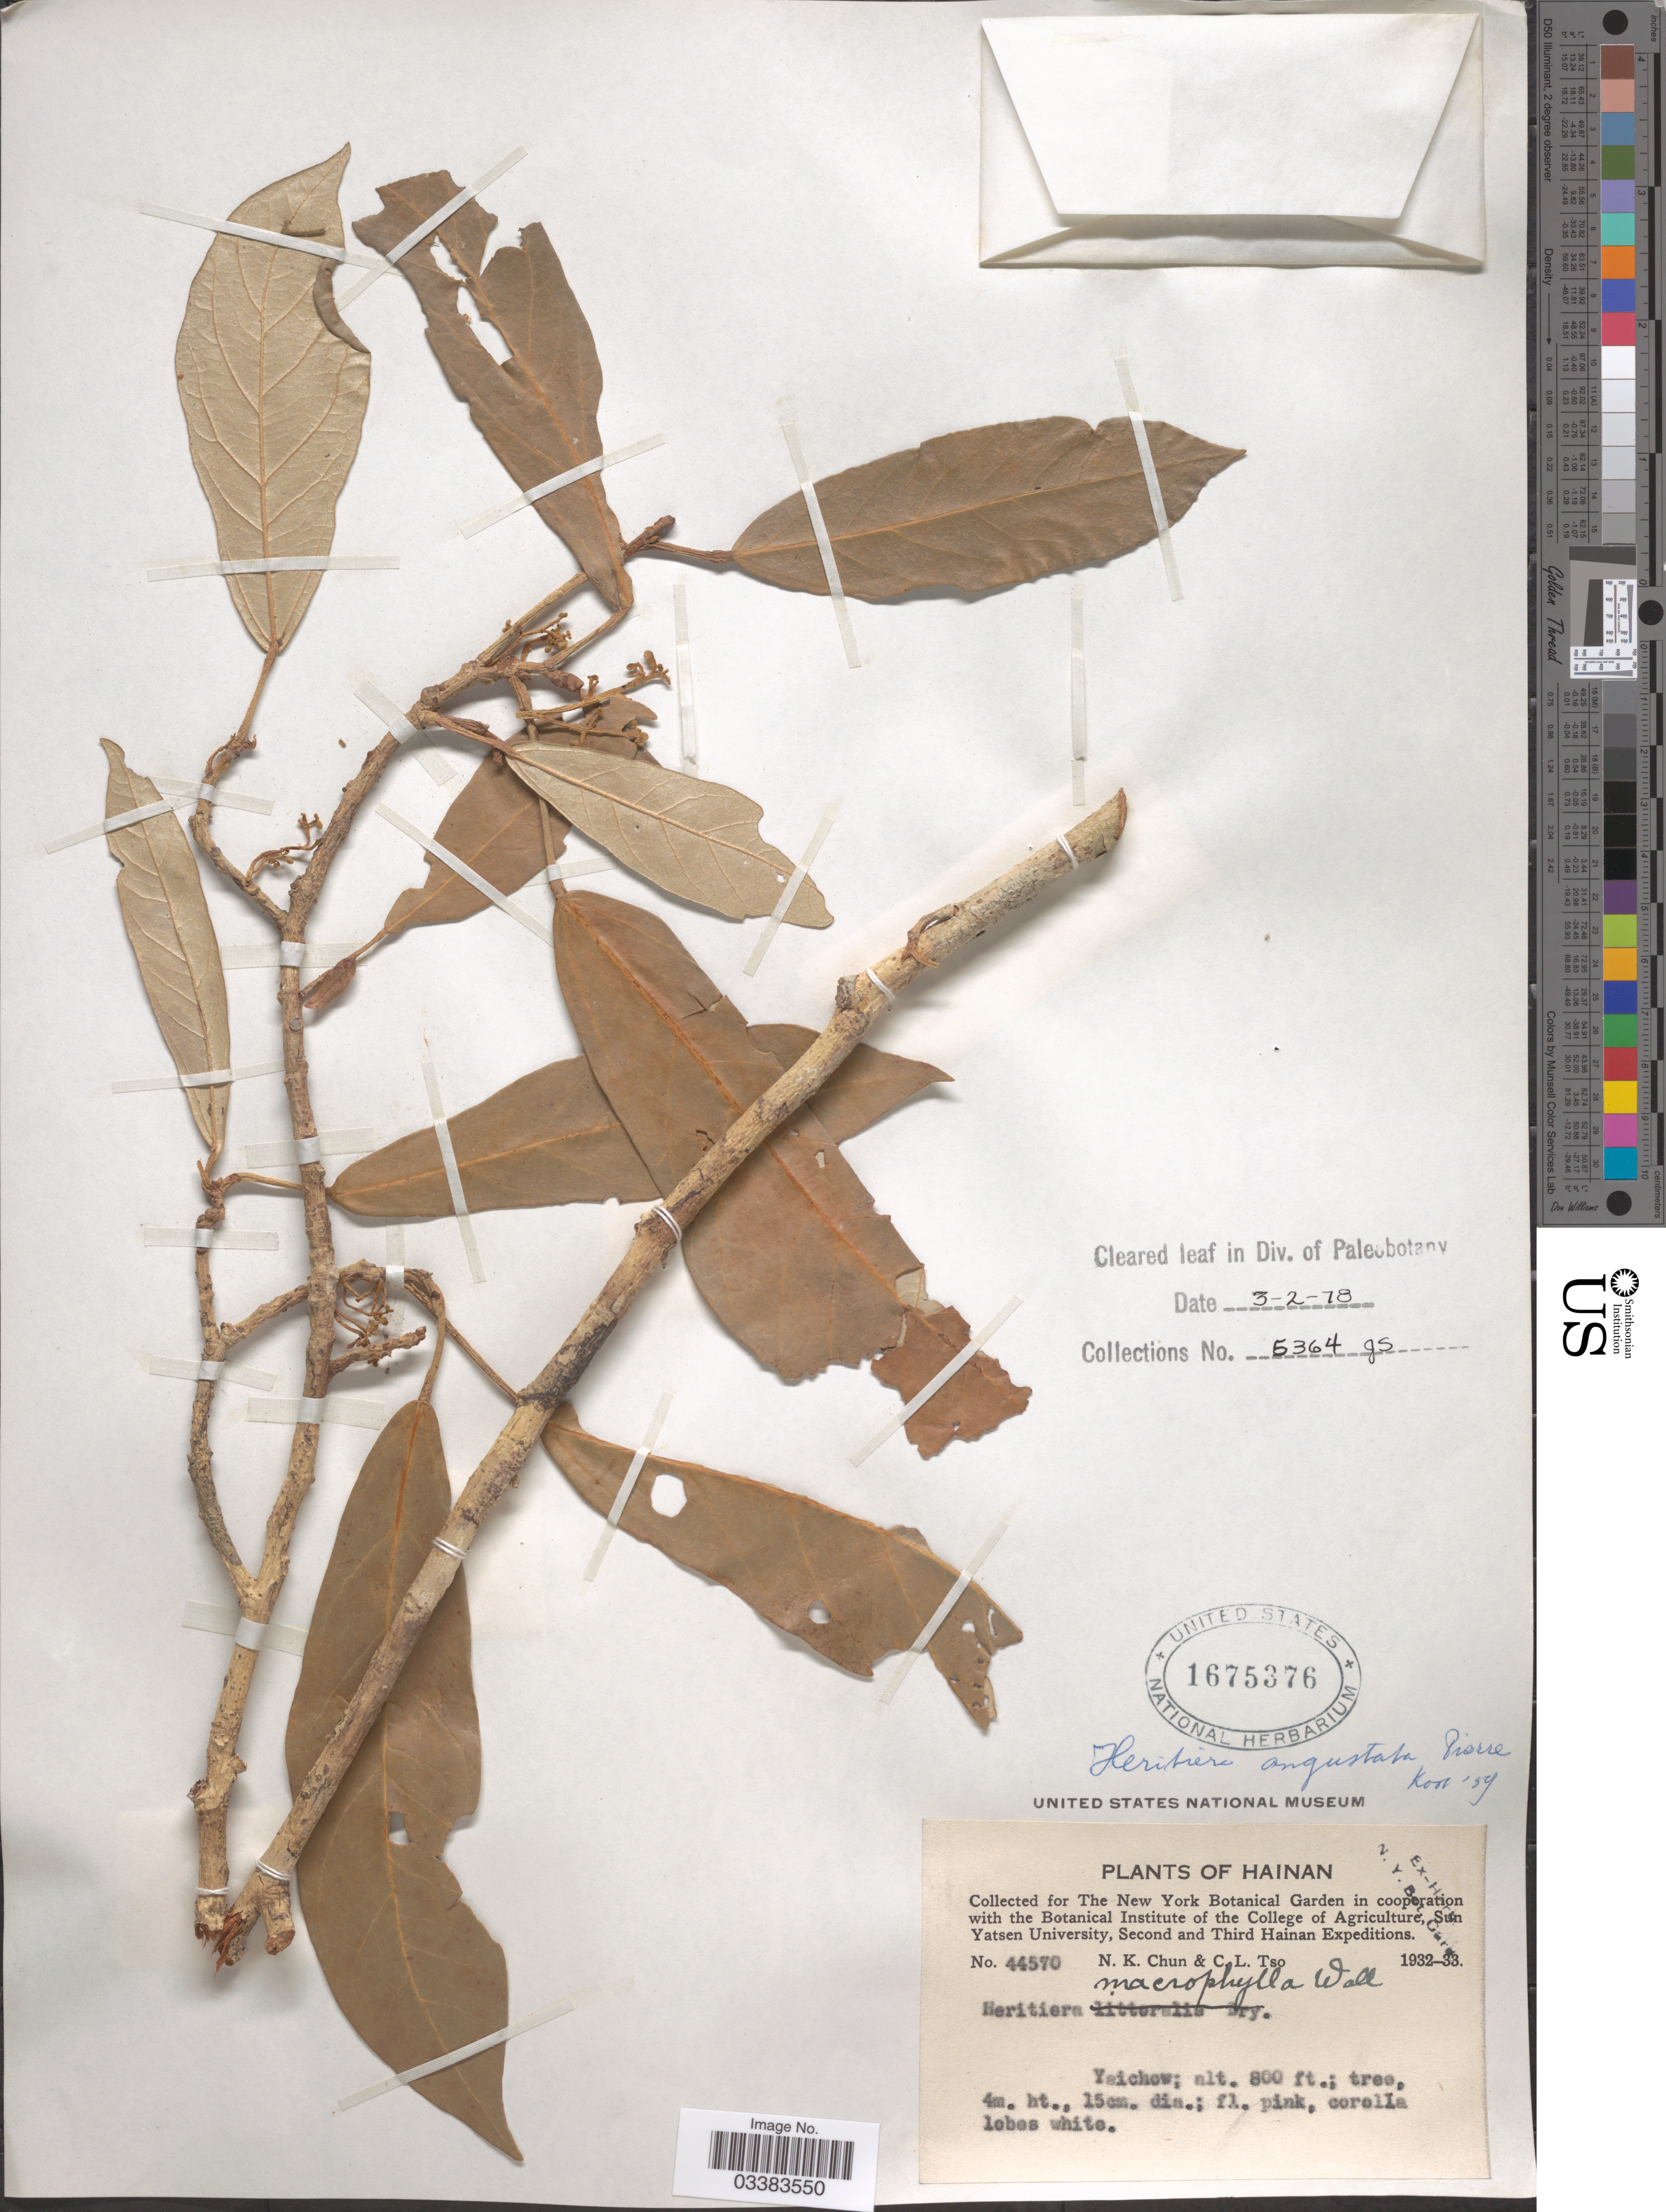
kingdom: Plantae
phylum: Tracheophyta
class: Magnoliopsida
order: Malvales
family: Malvaceae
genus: Heritiera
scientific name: Heritiera angustata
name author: Pierre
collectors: N. K. Chun & C. Tso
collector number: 44570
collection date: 1932/1933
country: China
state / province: Hainan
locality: Yaichow.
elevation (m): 244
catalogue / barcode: US 1675376